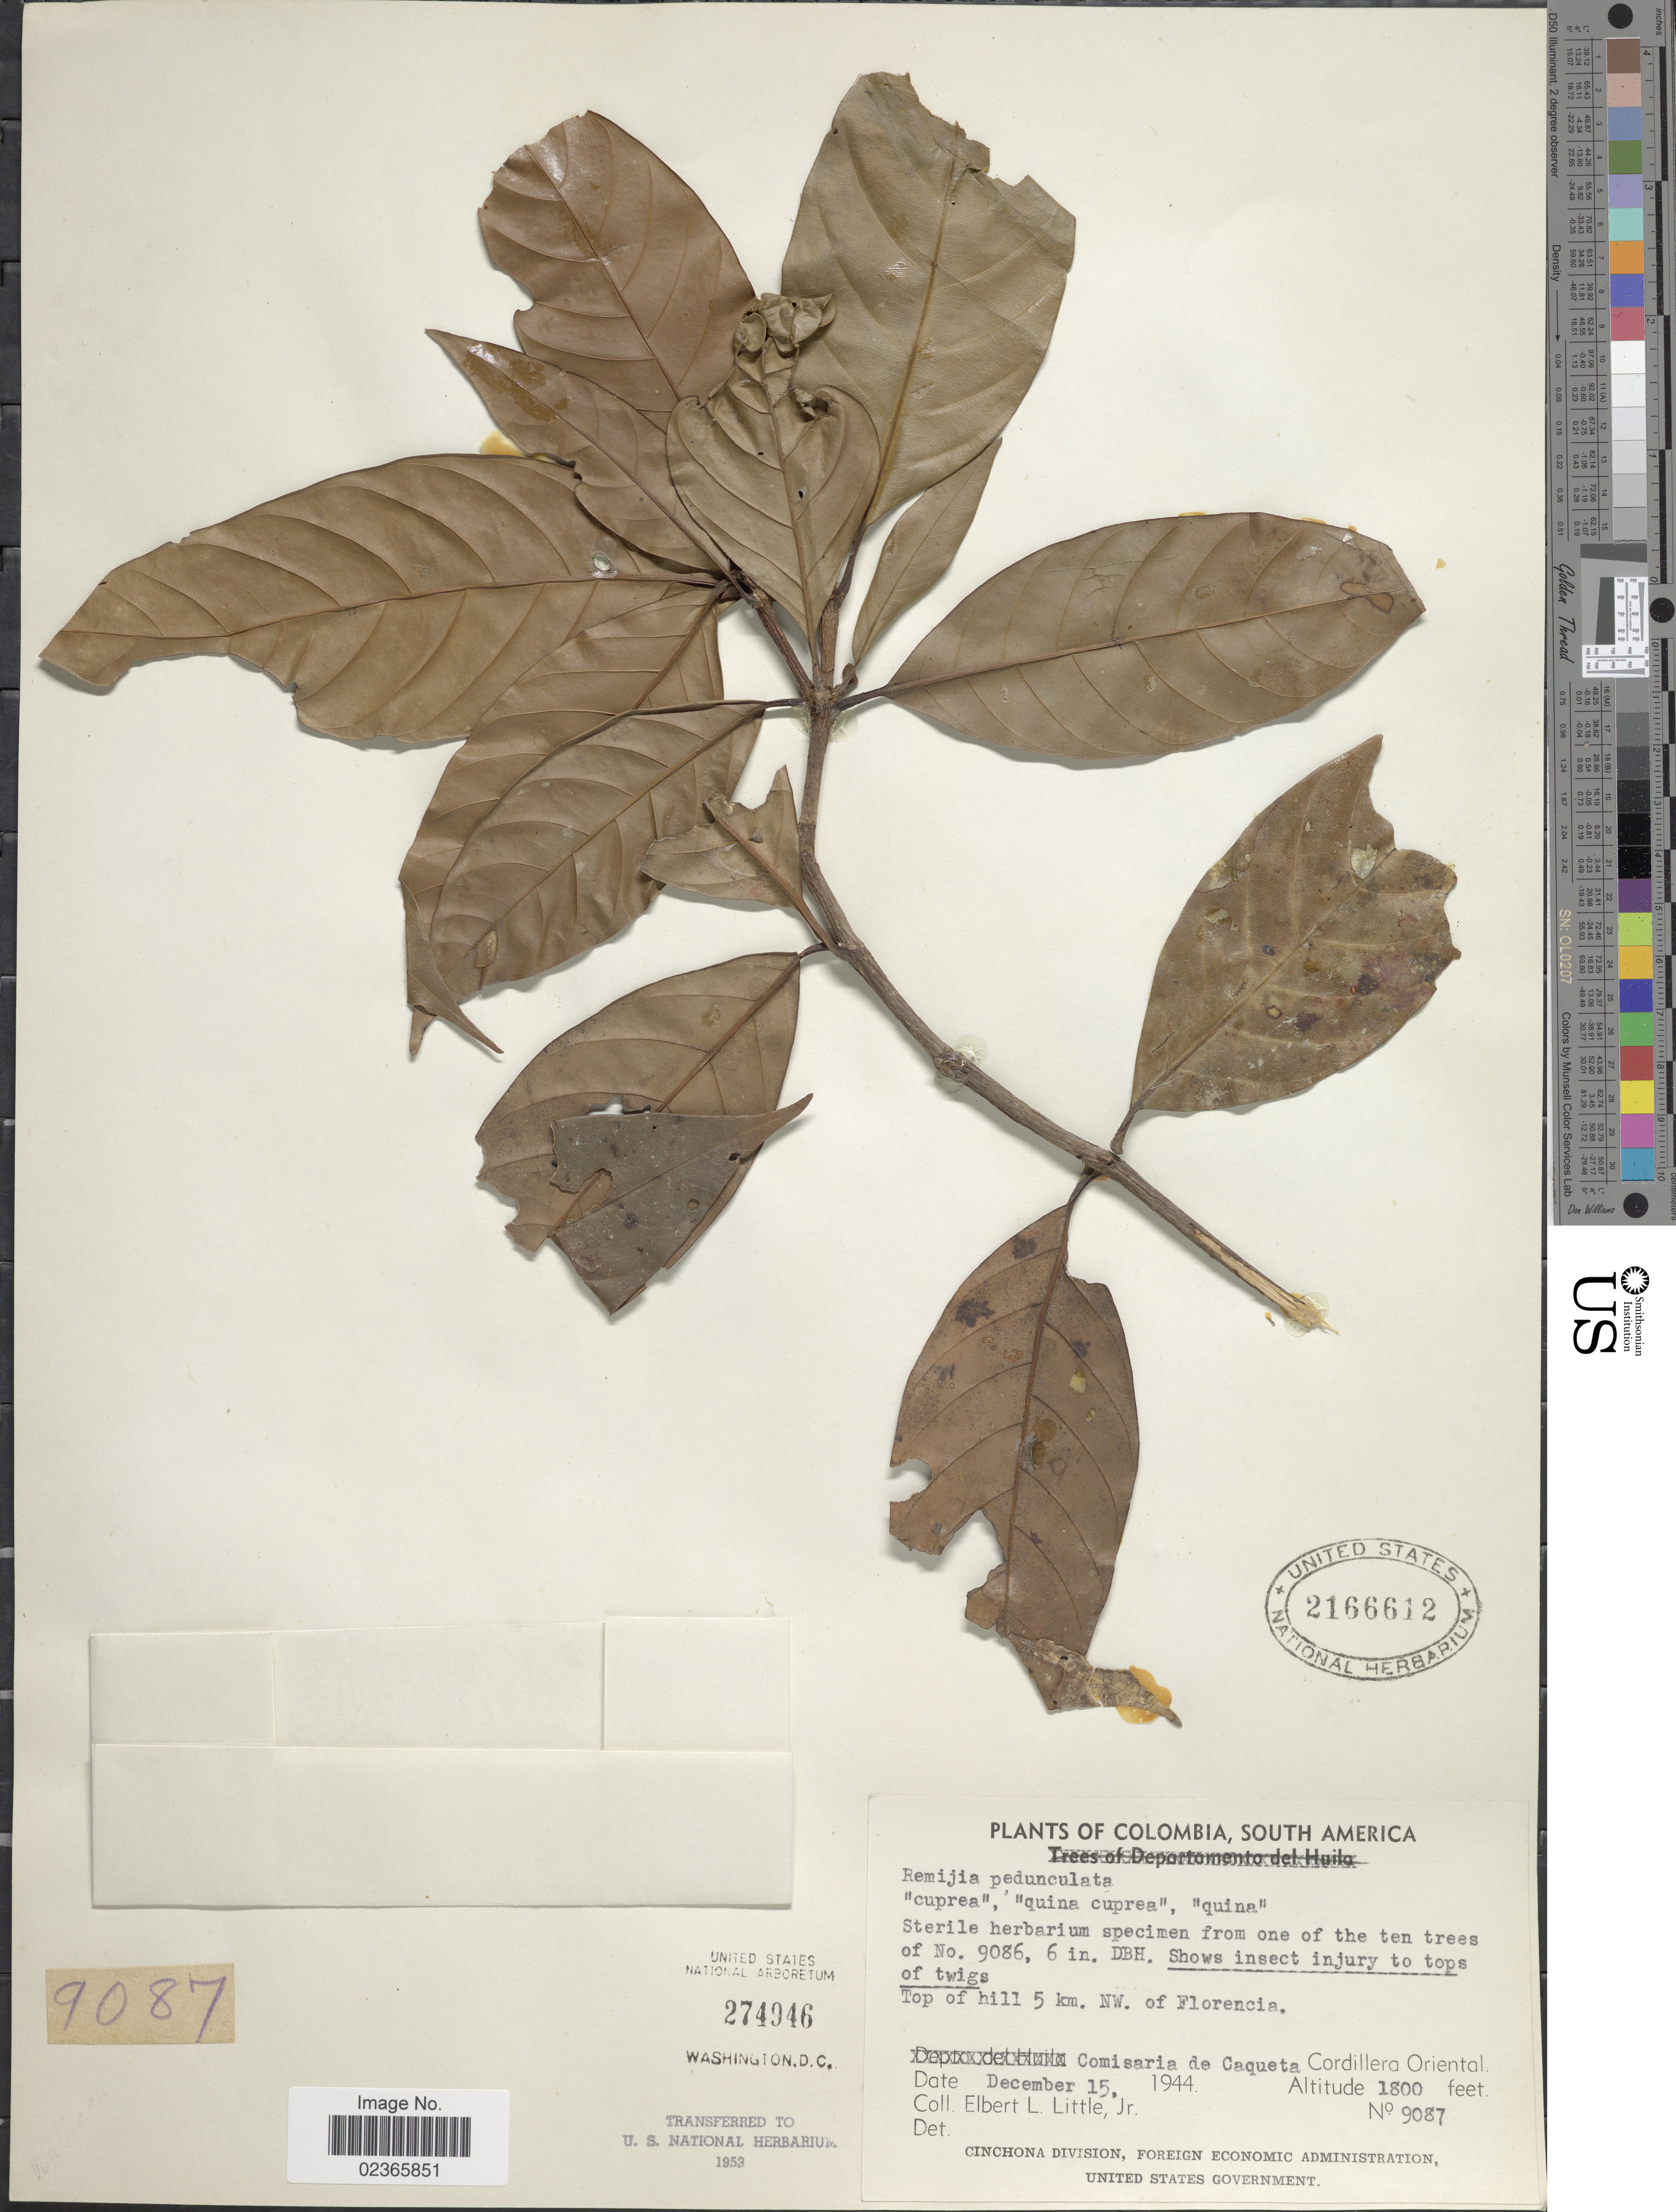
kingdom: Plantae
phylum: Tracheophyta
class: Magnoliopsida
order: Gentianales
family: Rubiaceae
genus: Remijia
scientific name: Remijia pedunculata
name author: (H. Karst.) Fluck.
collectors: E. L. Little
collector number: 9087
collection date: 1944-12-15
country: Colombia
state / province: Caquetá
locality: Top of hill 5 km. NW. of Florencia, Cordillera Oriental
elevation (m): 549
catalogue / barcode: US 2166612